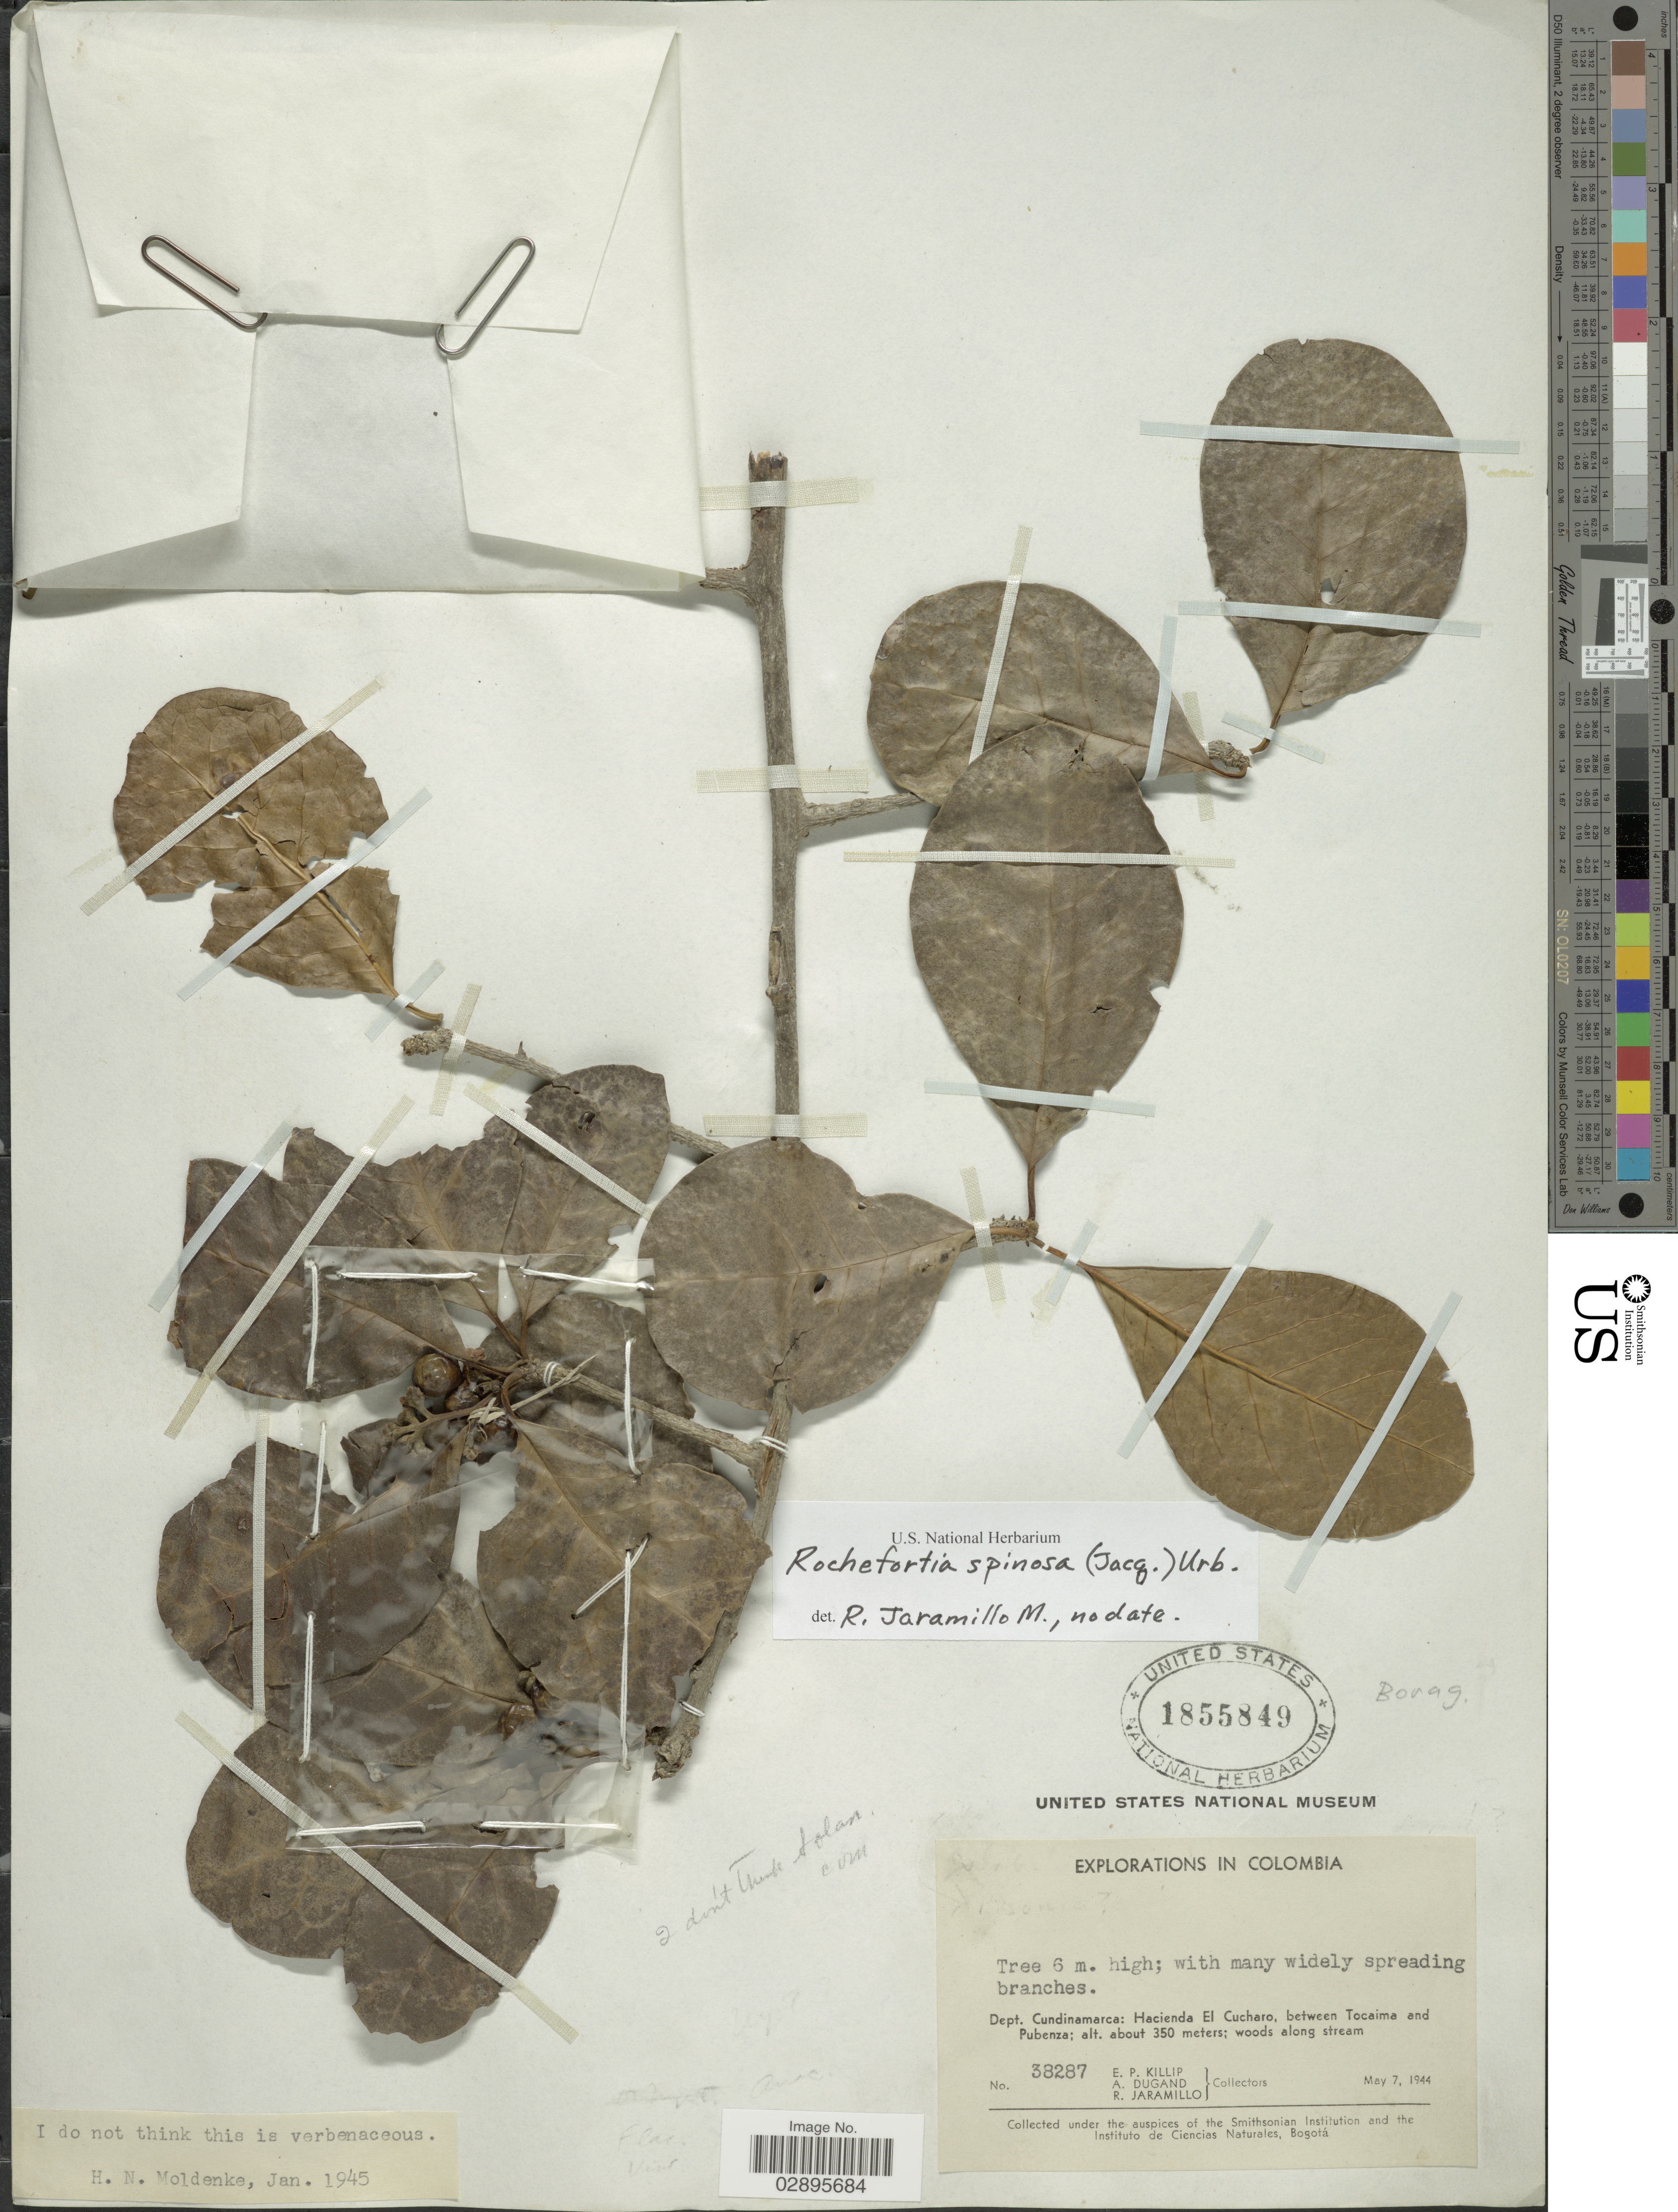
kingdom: Plantae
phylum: Tracheophyta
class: Magnoliopsida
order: Boraginales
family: Ehretiaceae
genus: Rochefortia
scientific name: Rochefortia spinosa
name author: (Jacq.) Urb.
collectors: E. P. Killip, A. Dugand & R. Jaramillo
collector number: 38287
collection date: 1944-05-07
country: Colombia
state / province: Cundinamarca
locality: Hacienda El Cucharo, between Tocaima and Pubenza.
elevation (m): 350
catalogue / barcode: US 1855849